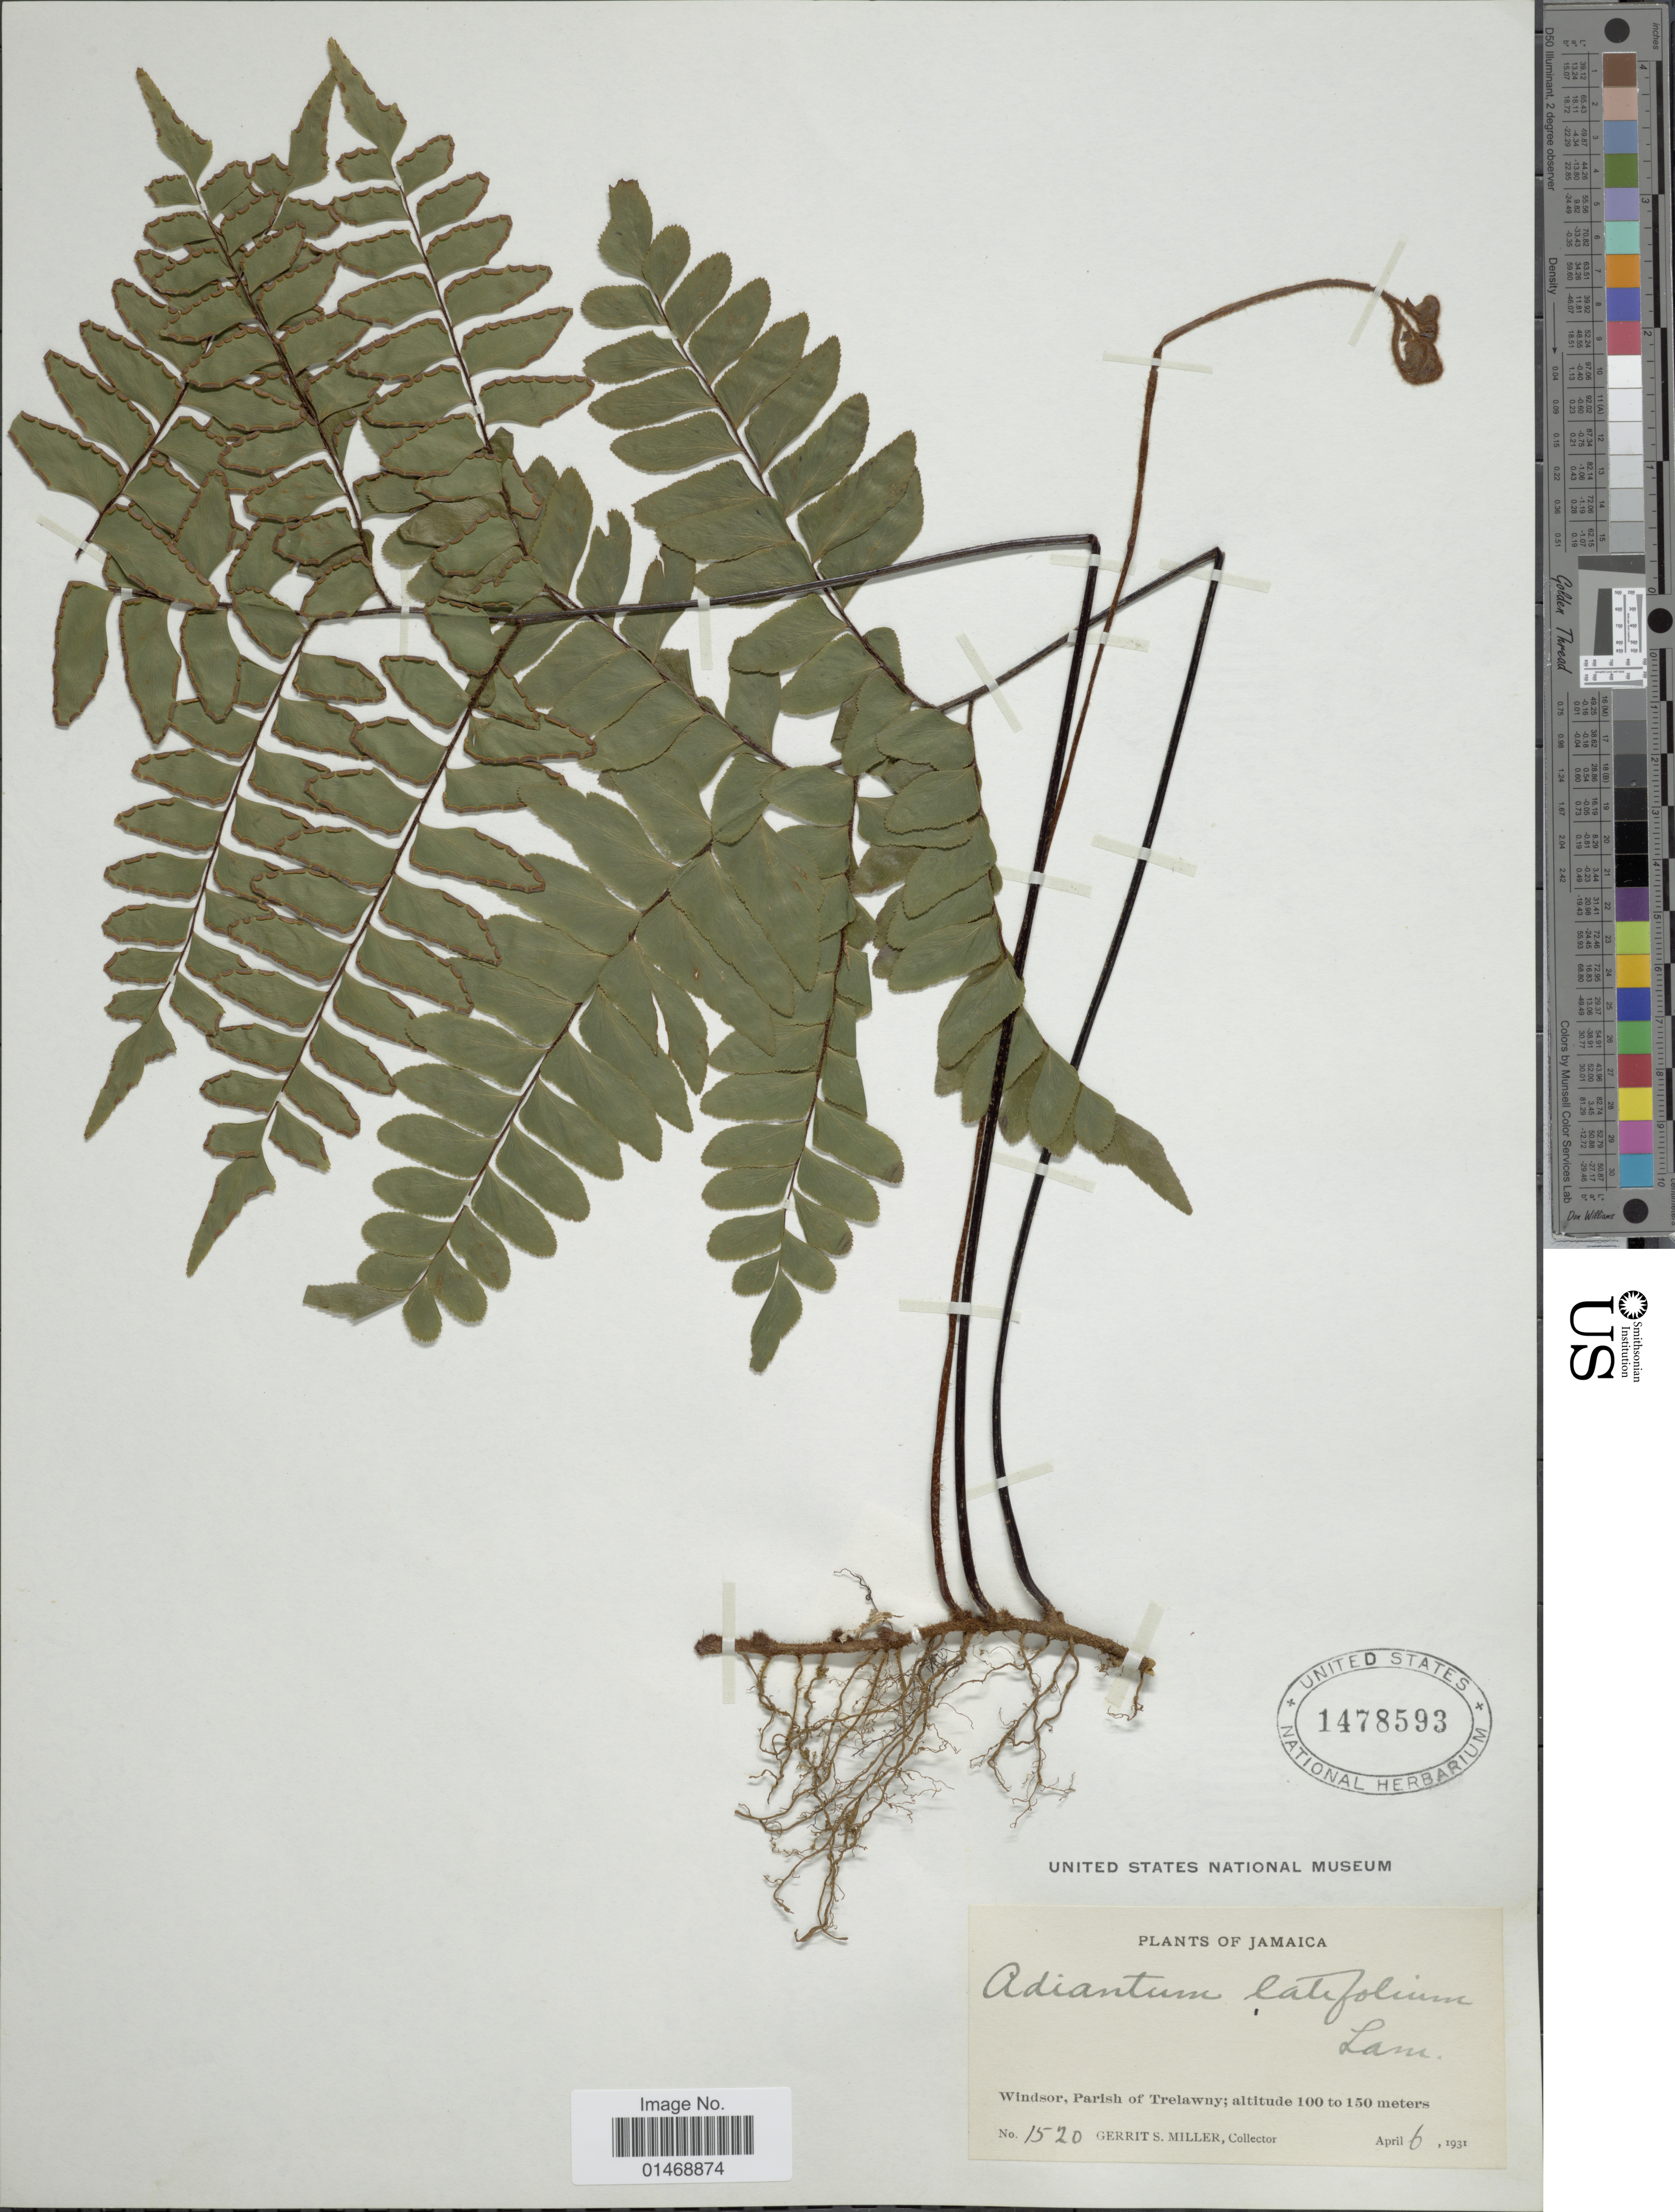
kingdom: Plantae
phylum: Tracheophyta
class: Polypodiopsida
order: Polypodiales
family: Pteridaceae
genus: Adiantum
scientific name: Adiantum latifolium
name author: Lam.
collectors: G. S. Miller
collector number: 1520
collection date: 1931-04-06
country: Jamaica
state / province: Trelawny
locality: Windsor, parish of Trelawny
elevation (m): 100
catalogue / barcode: US 1478593